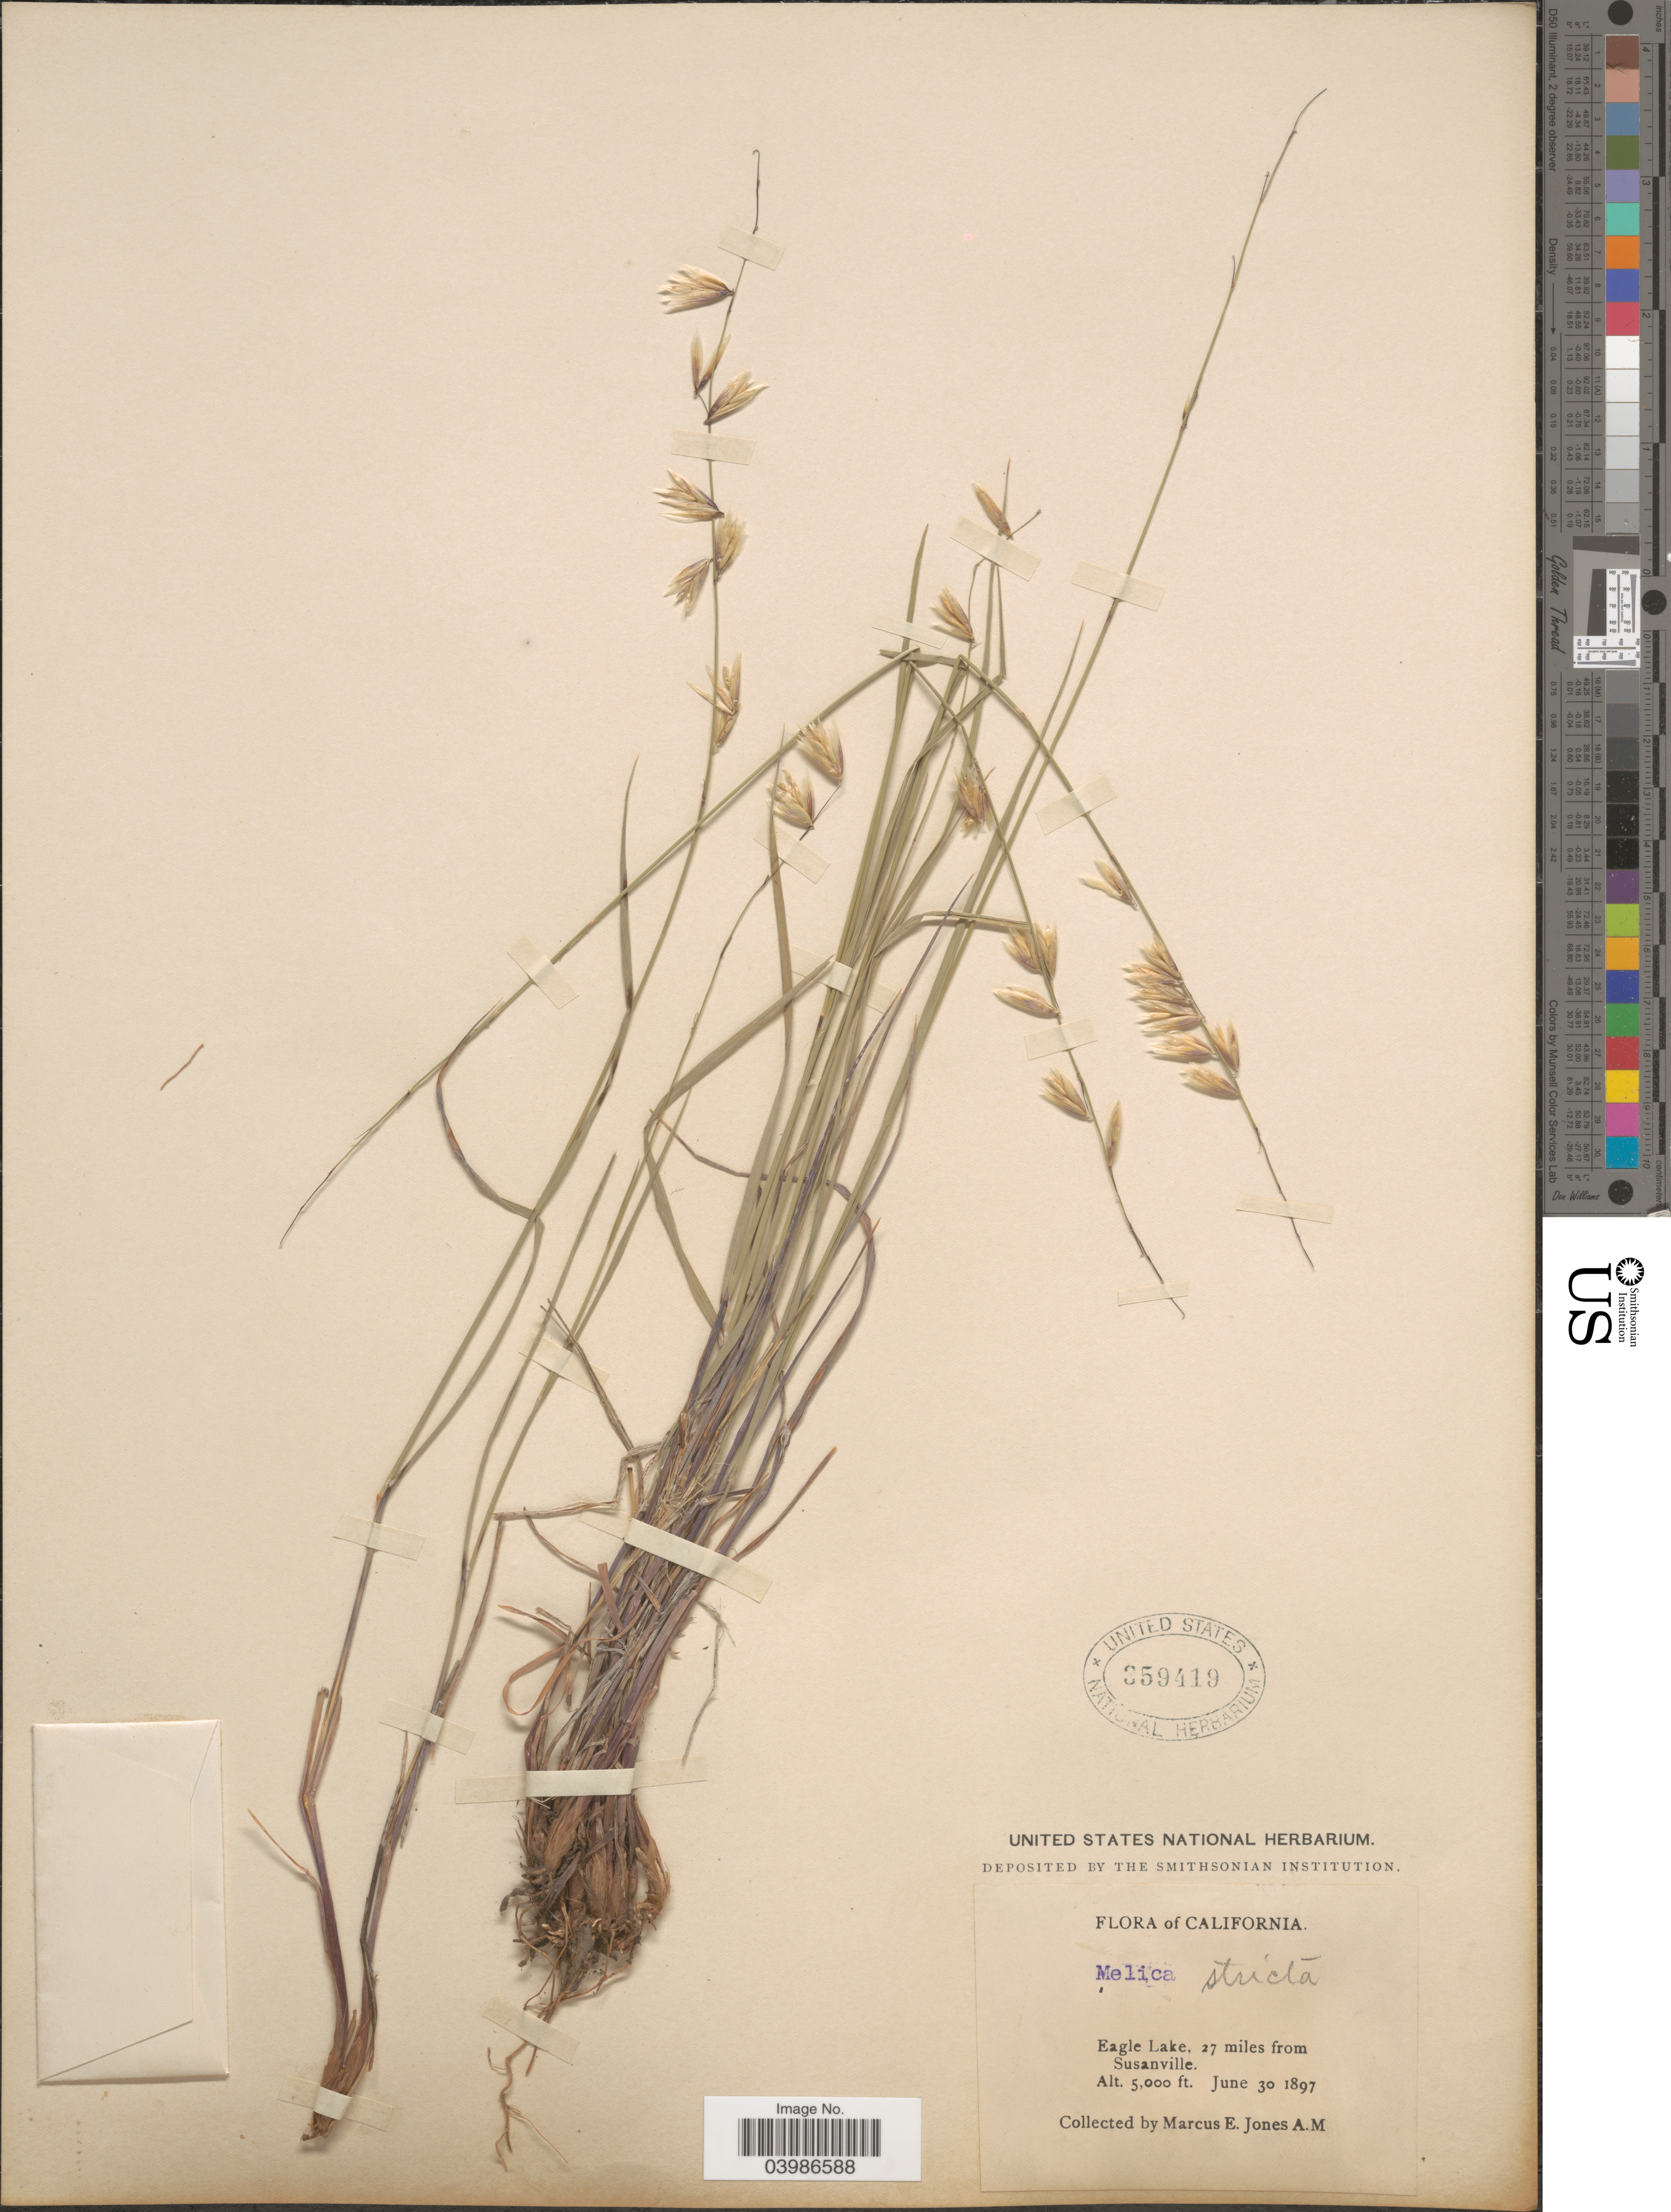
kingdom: Plantae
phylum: Tracheophyta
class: Liliopsida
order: Poales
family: Poaceae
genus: Melica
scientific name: Melica stricta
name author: Bol.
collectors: M. E. Jones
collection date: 1897-06-30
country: United States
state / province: California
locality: Eagle Lake, 27 miles from Susanville.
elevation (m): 1524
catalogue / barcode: US 359419